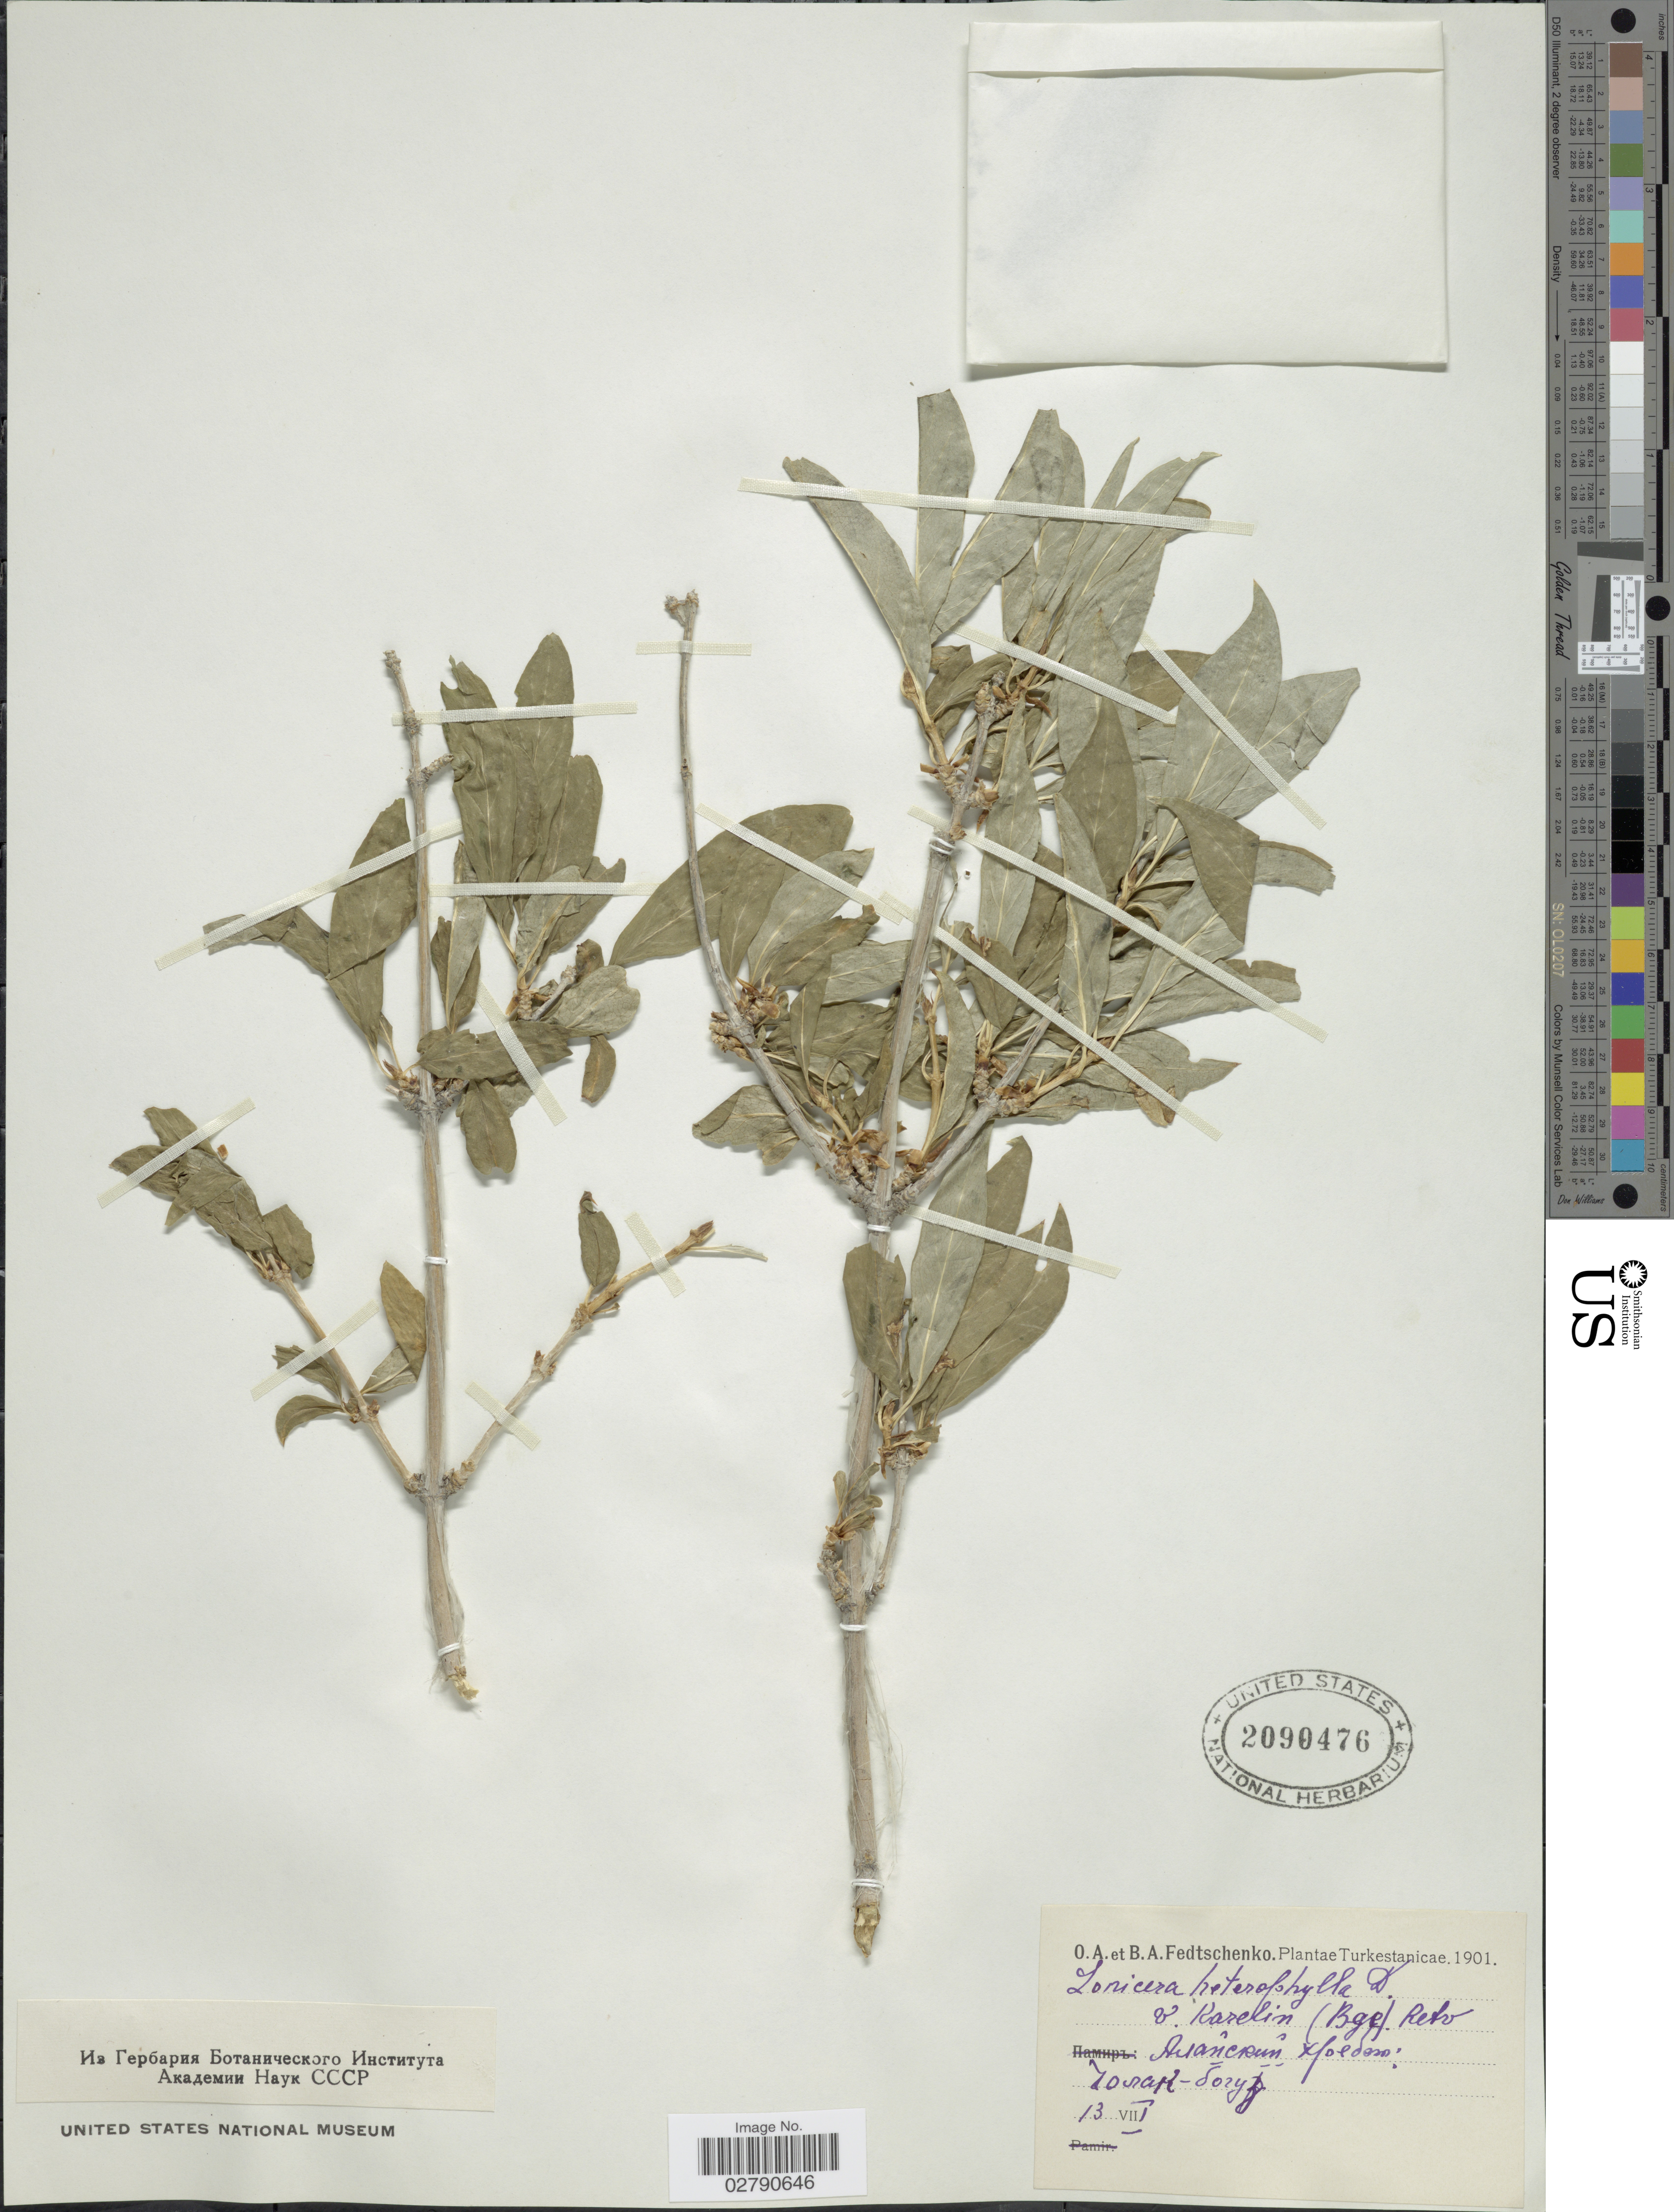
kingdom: Plantae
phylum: Tracheophyta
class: Magnoliopsida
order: Dipsacales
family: Caprifoliaceae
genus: Lonicera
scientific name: Lonicera heterophylla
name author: Decne.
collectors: O. A. Fedtschenko & B. A. Fedtschenko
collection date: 1901-08-30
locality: Turkestanicae. Asancrun, Moldom. [interpreted]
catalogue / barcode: US 2090476